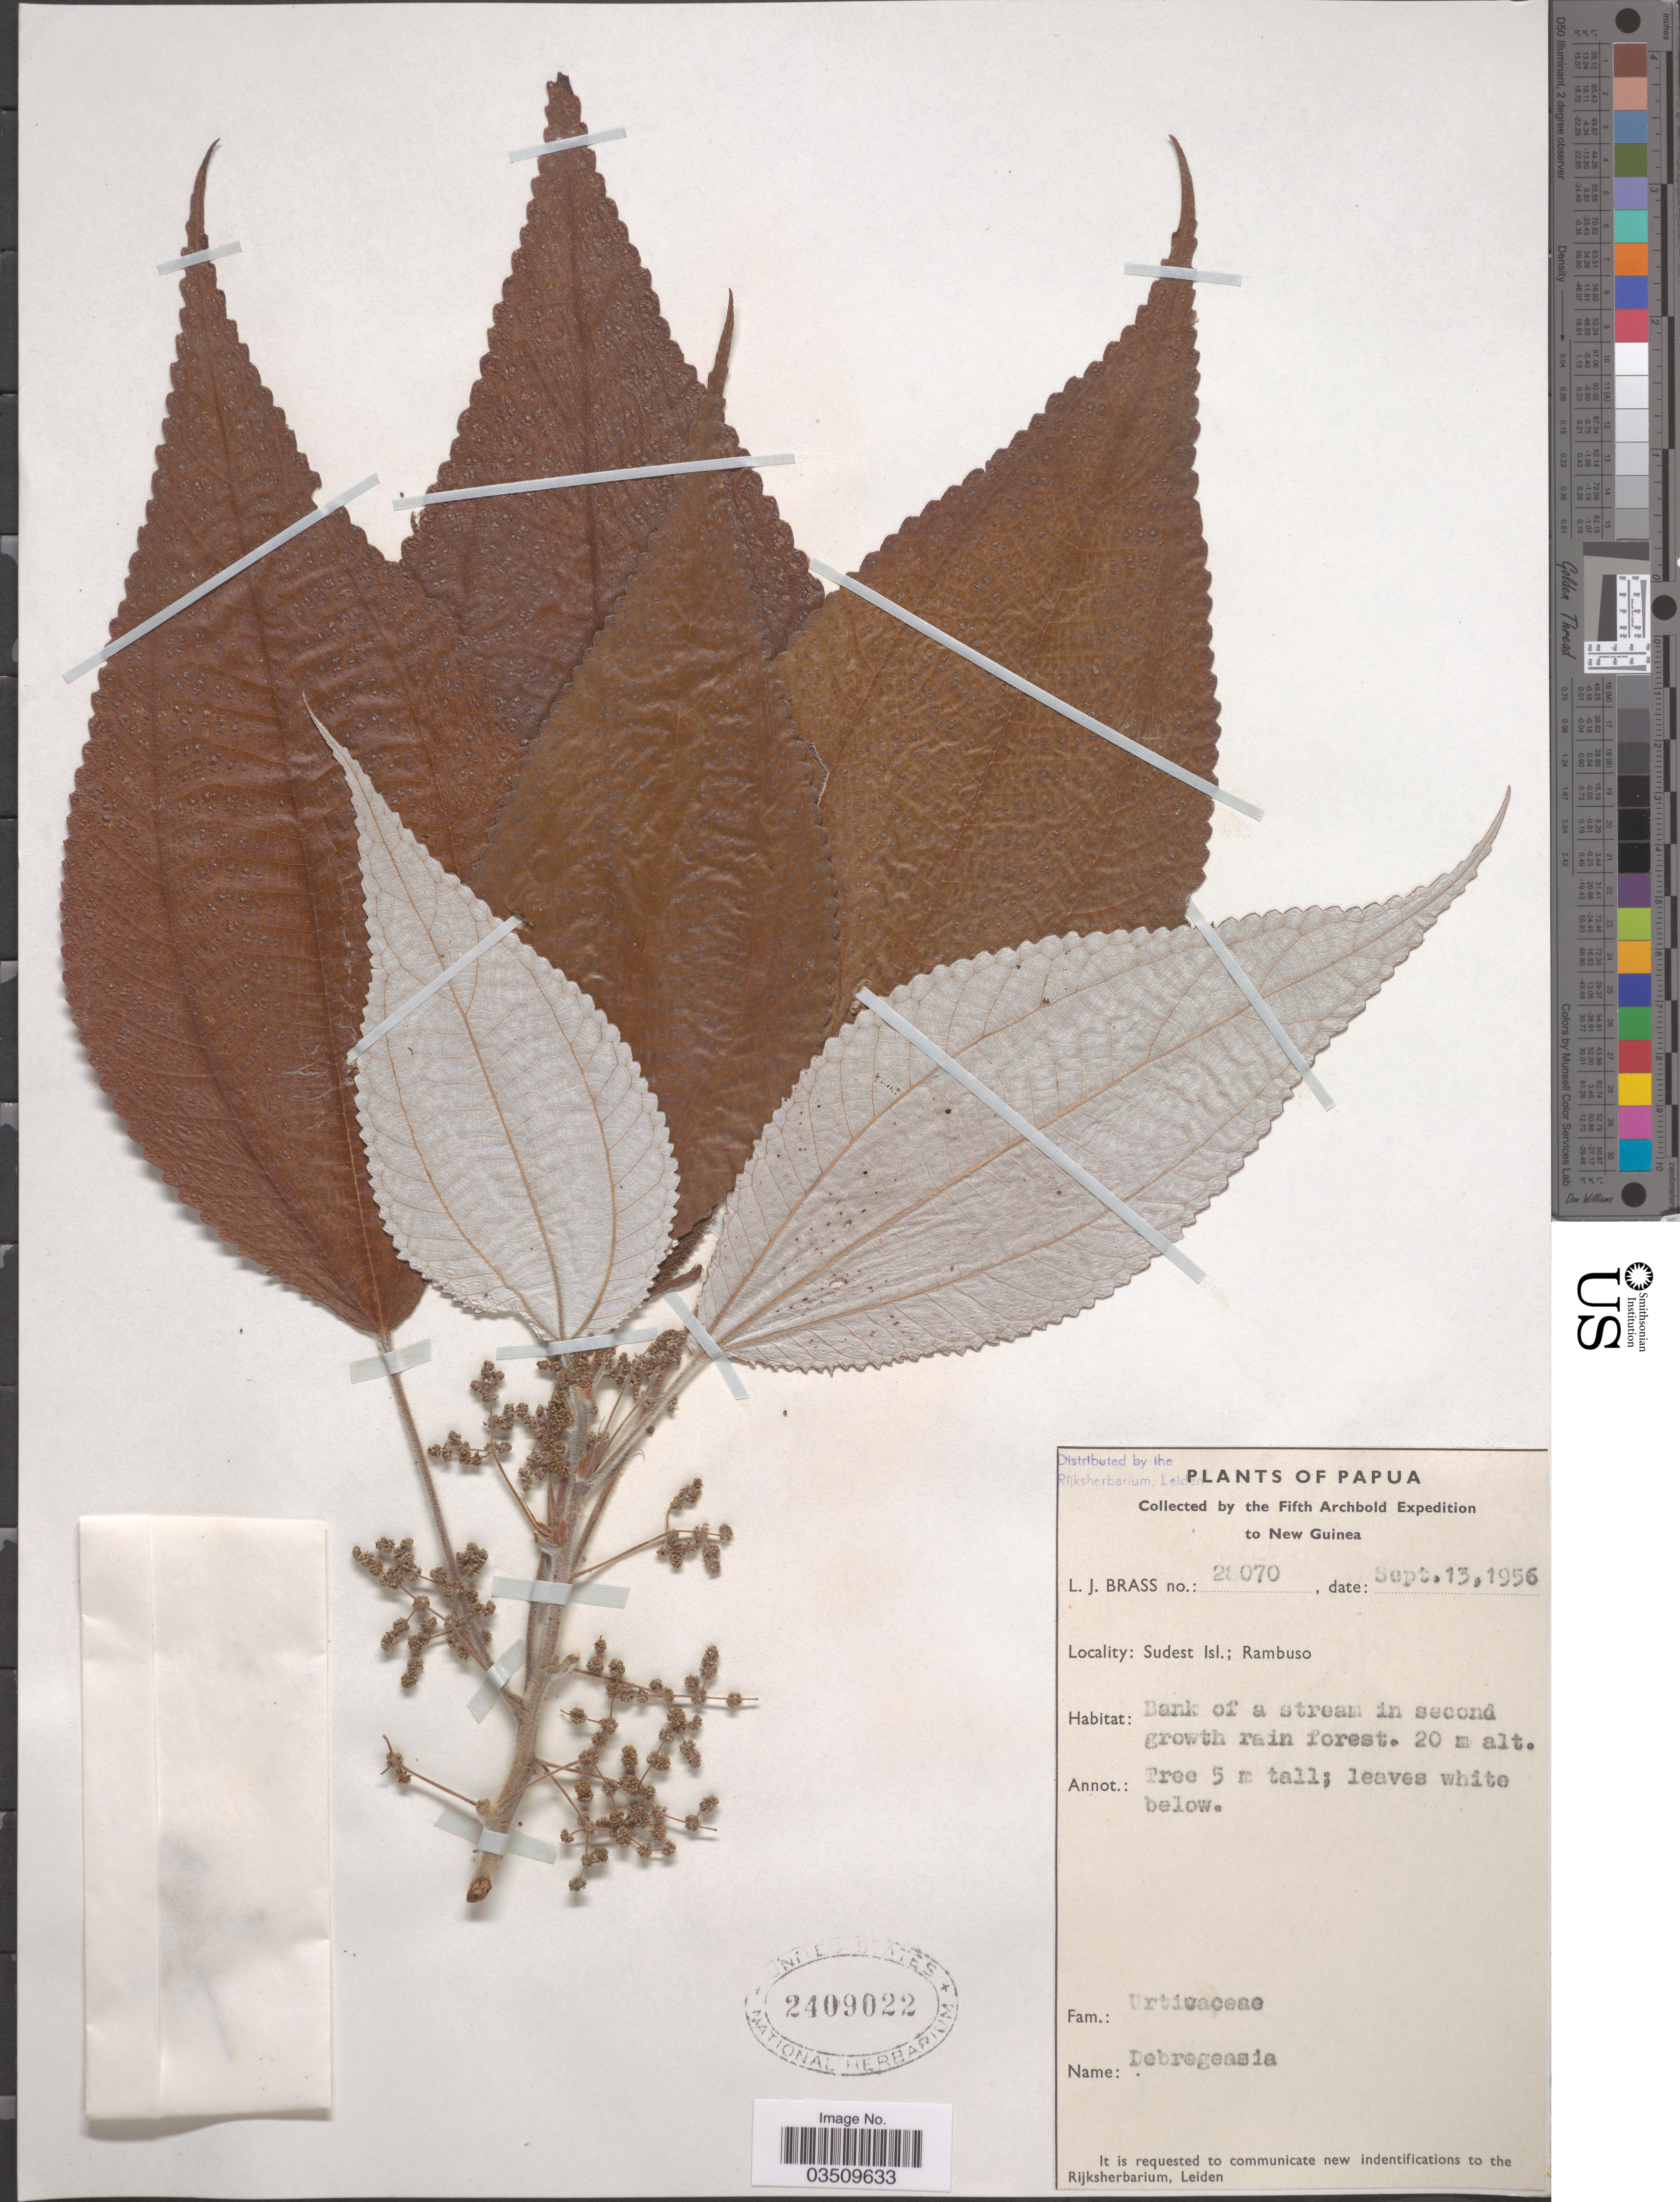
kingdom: Plantae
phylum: Tracheophyta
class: Magnoliopsida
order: Rosales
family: Urticaceae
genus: Debregeasia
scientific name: Debregeasia sp.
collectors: L. J. Brass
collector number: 28070*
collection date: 1956-09-13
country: Papua New Guinea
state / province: Milne Bay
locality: Sudest Isl.; Rambuso. New Guinea.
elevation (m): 20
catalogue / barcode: US 2409022